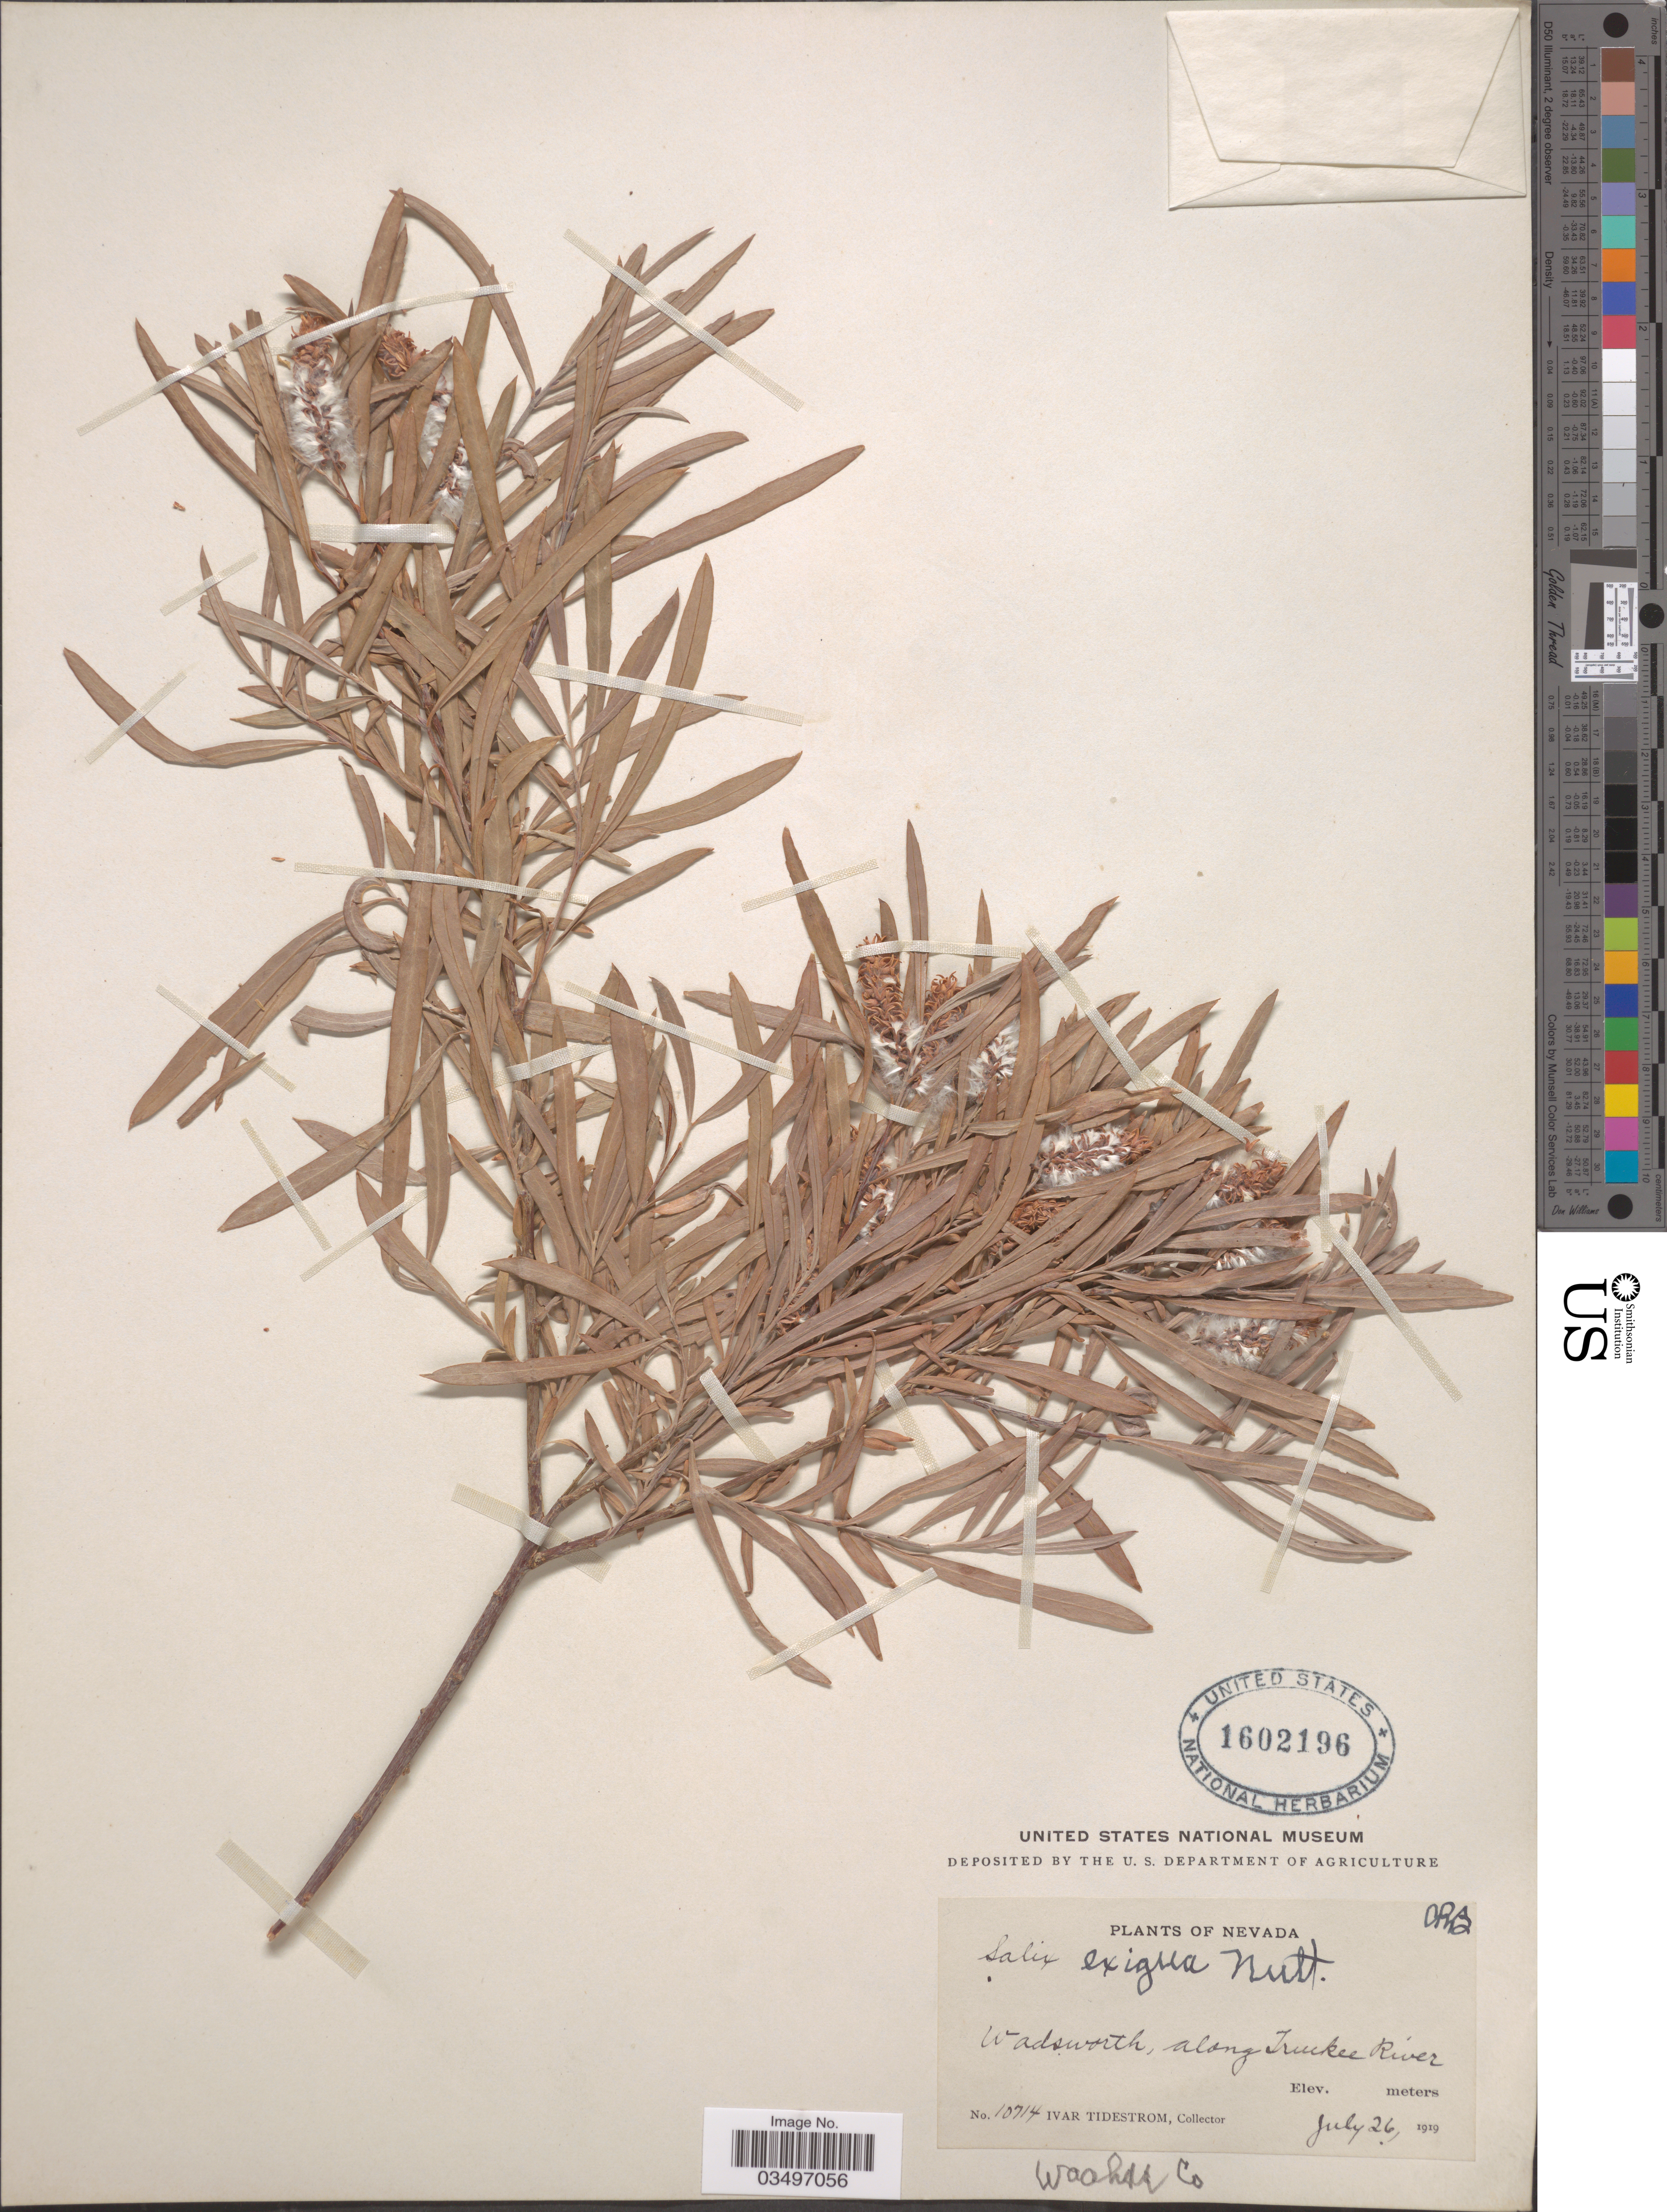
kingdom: Plantae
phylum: Tracheophyta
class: Magnoliopsida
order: Malpighiales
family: Salicaceae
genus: Salix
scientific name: Salix exigua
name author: Nutt.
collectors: I. F. Tidestrom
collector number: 10714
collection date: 1919-07-26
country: United States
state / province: Nevada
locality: Wadsworth, along Truckee River Washoe Co.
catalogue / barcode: US 1602196